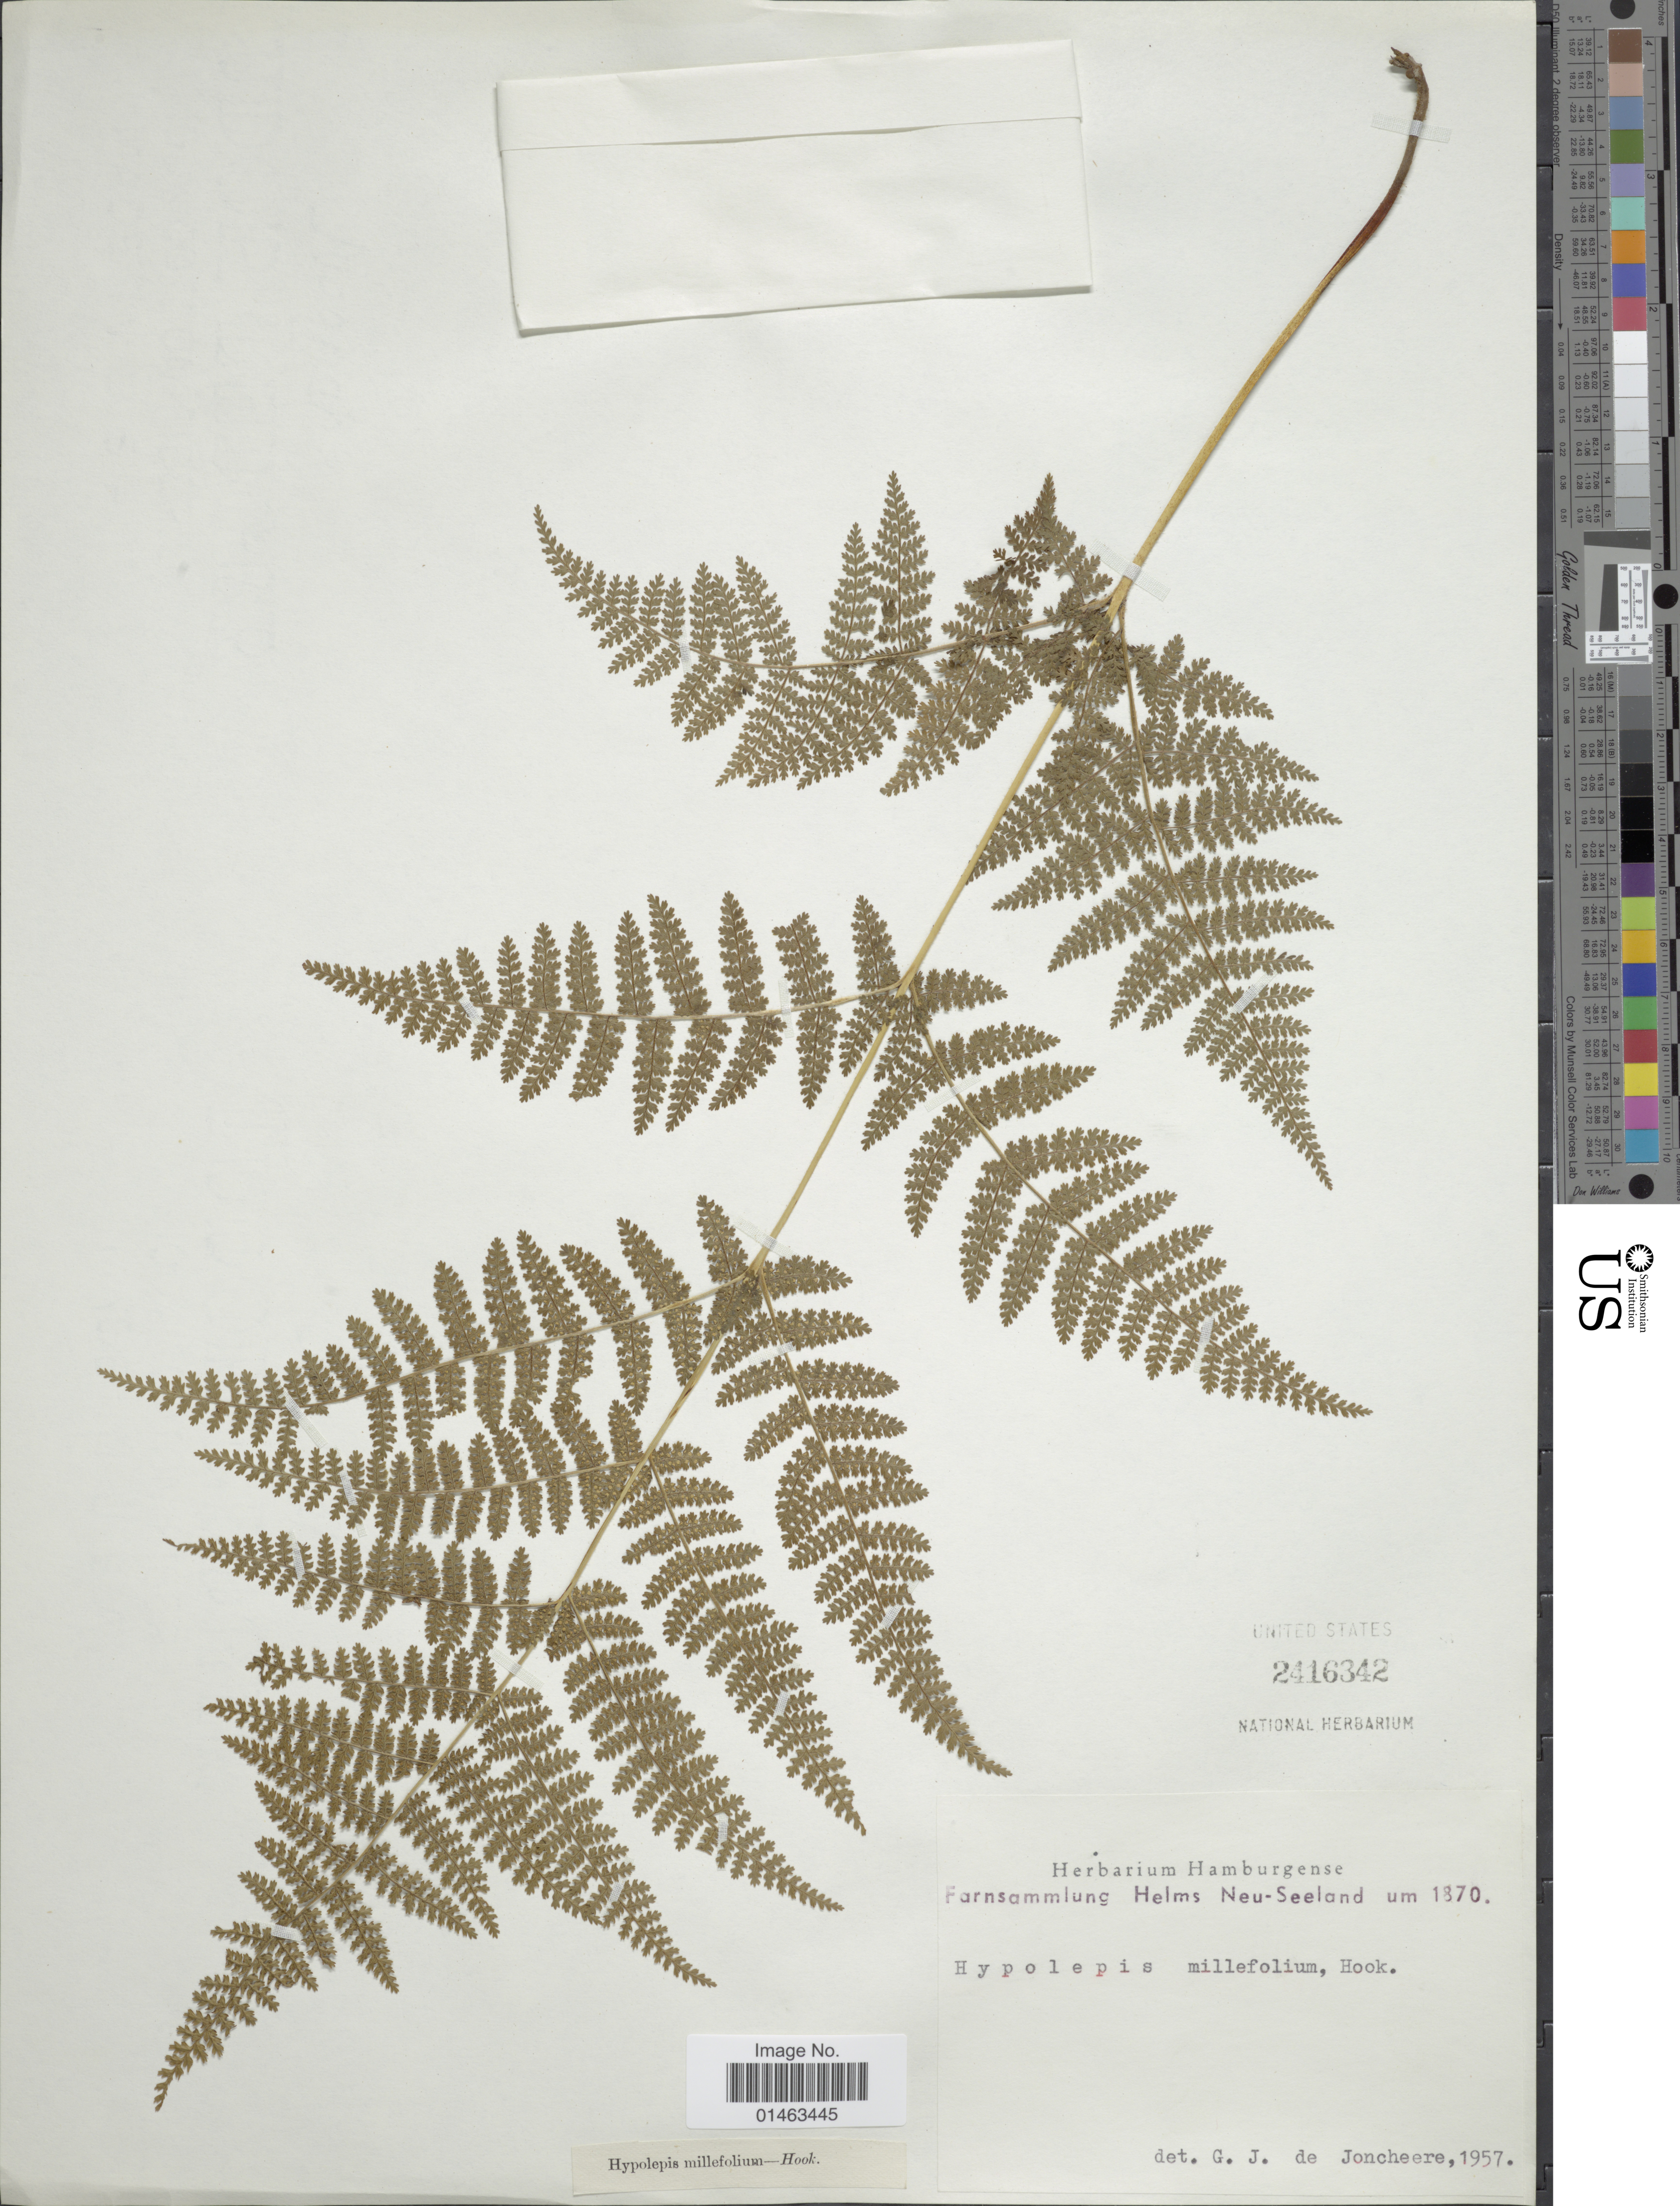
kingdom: Plantae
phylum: Tracheophyta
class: Polypodiopsida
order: Polypodiales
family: Dennstaedtiaceae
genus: Hypolepis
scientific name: Hypolepis millefolium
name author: Hook.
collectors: Helms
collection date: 1870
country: New Zealand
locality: Farnsammlung Helms Neu-Seeland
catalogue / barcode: US 2416342